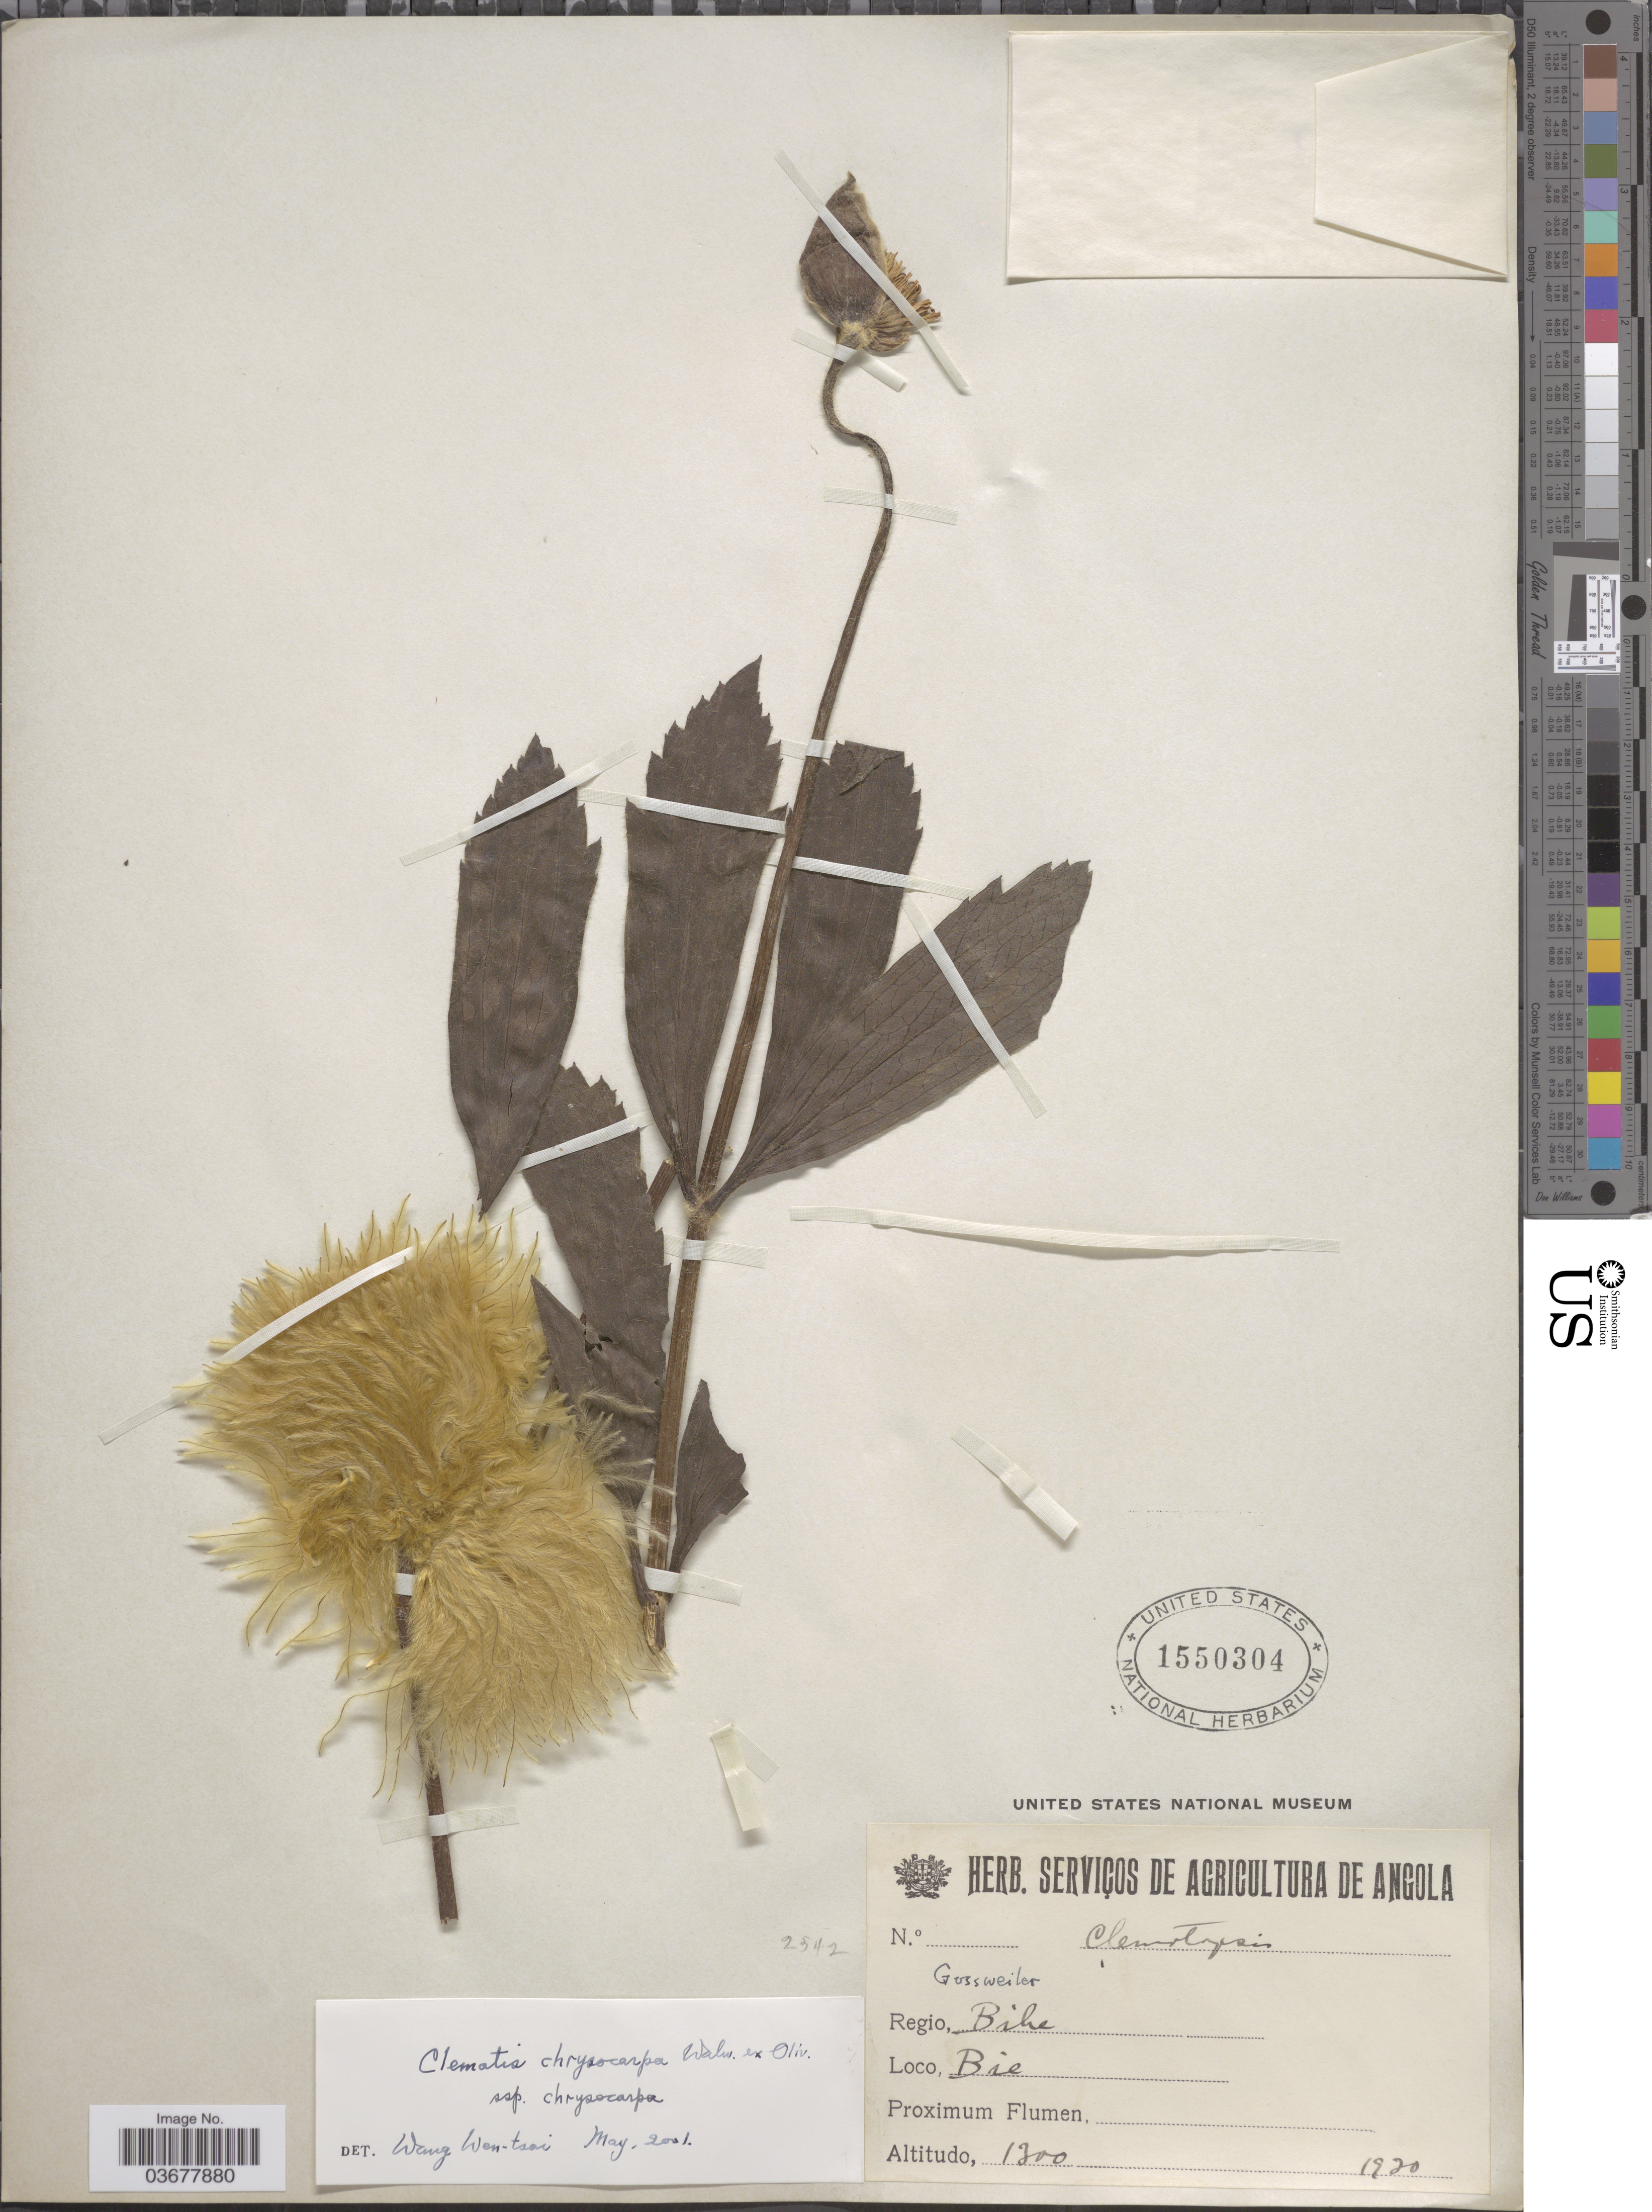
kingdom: Plantae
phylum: Tracheophyta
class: Magnoliopsida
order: Ranunculales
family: Ranunculaceae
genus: Clematis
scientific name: Clematis chrysocarpa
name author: Welw. ex Oliv.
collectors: -. Gossweiler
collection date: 1920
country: Angola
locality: Regio, Bihe. Bie.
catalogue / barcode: US 1550304